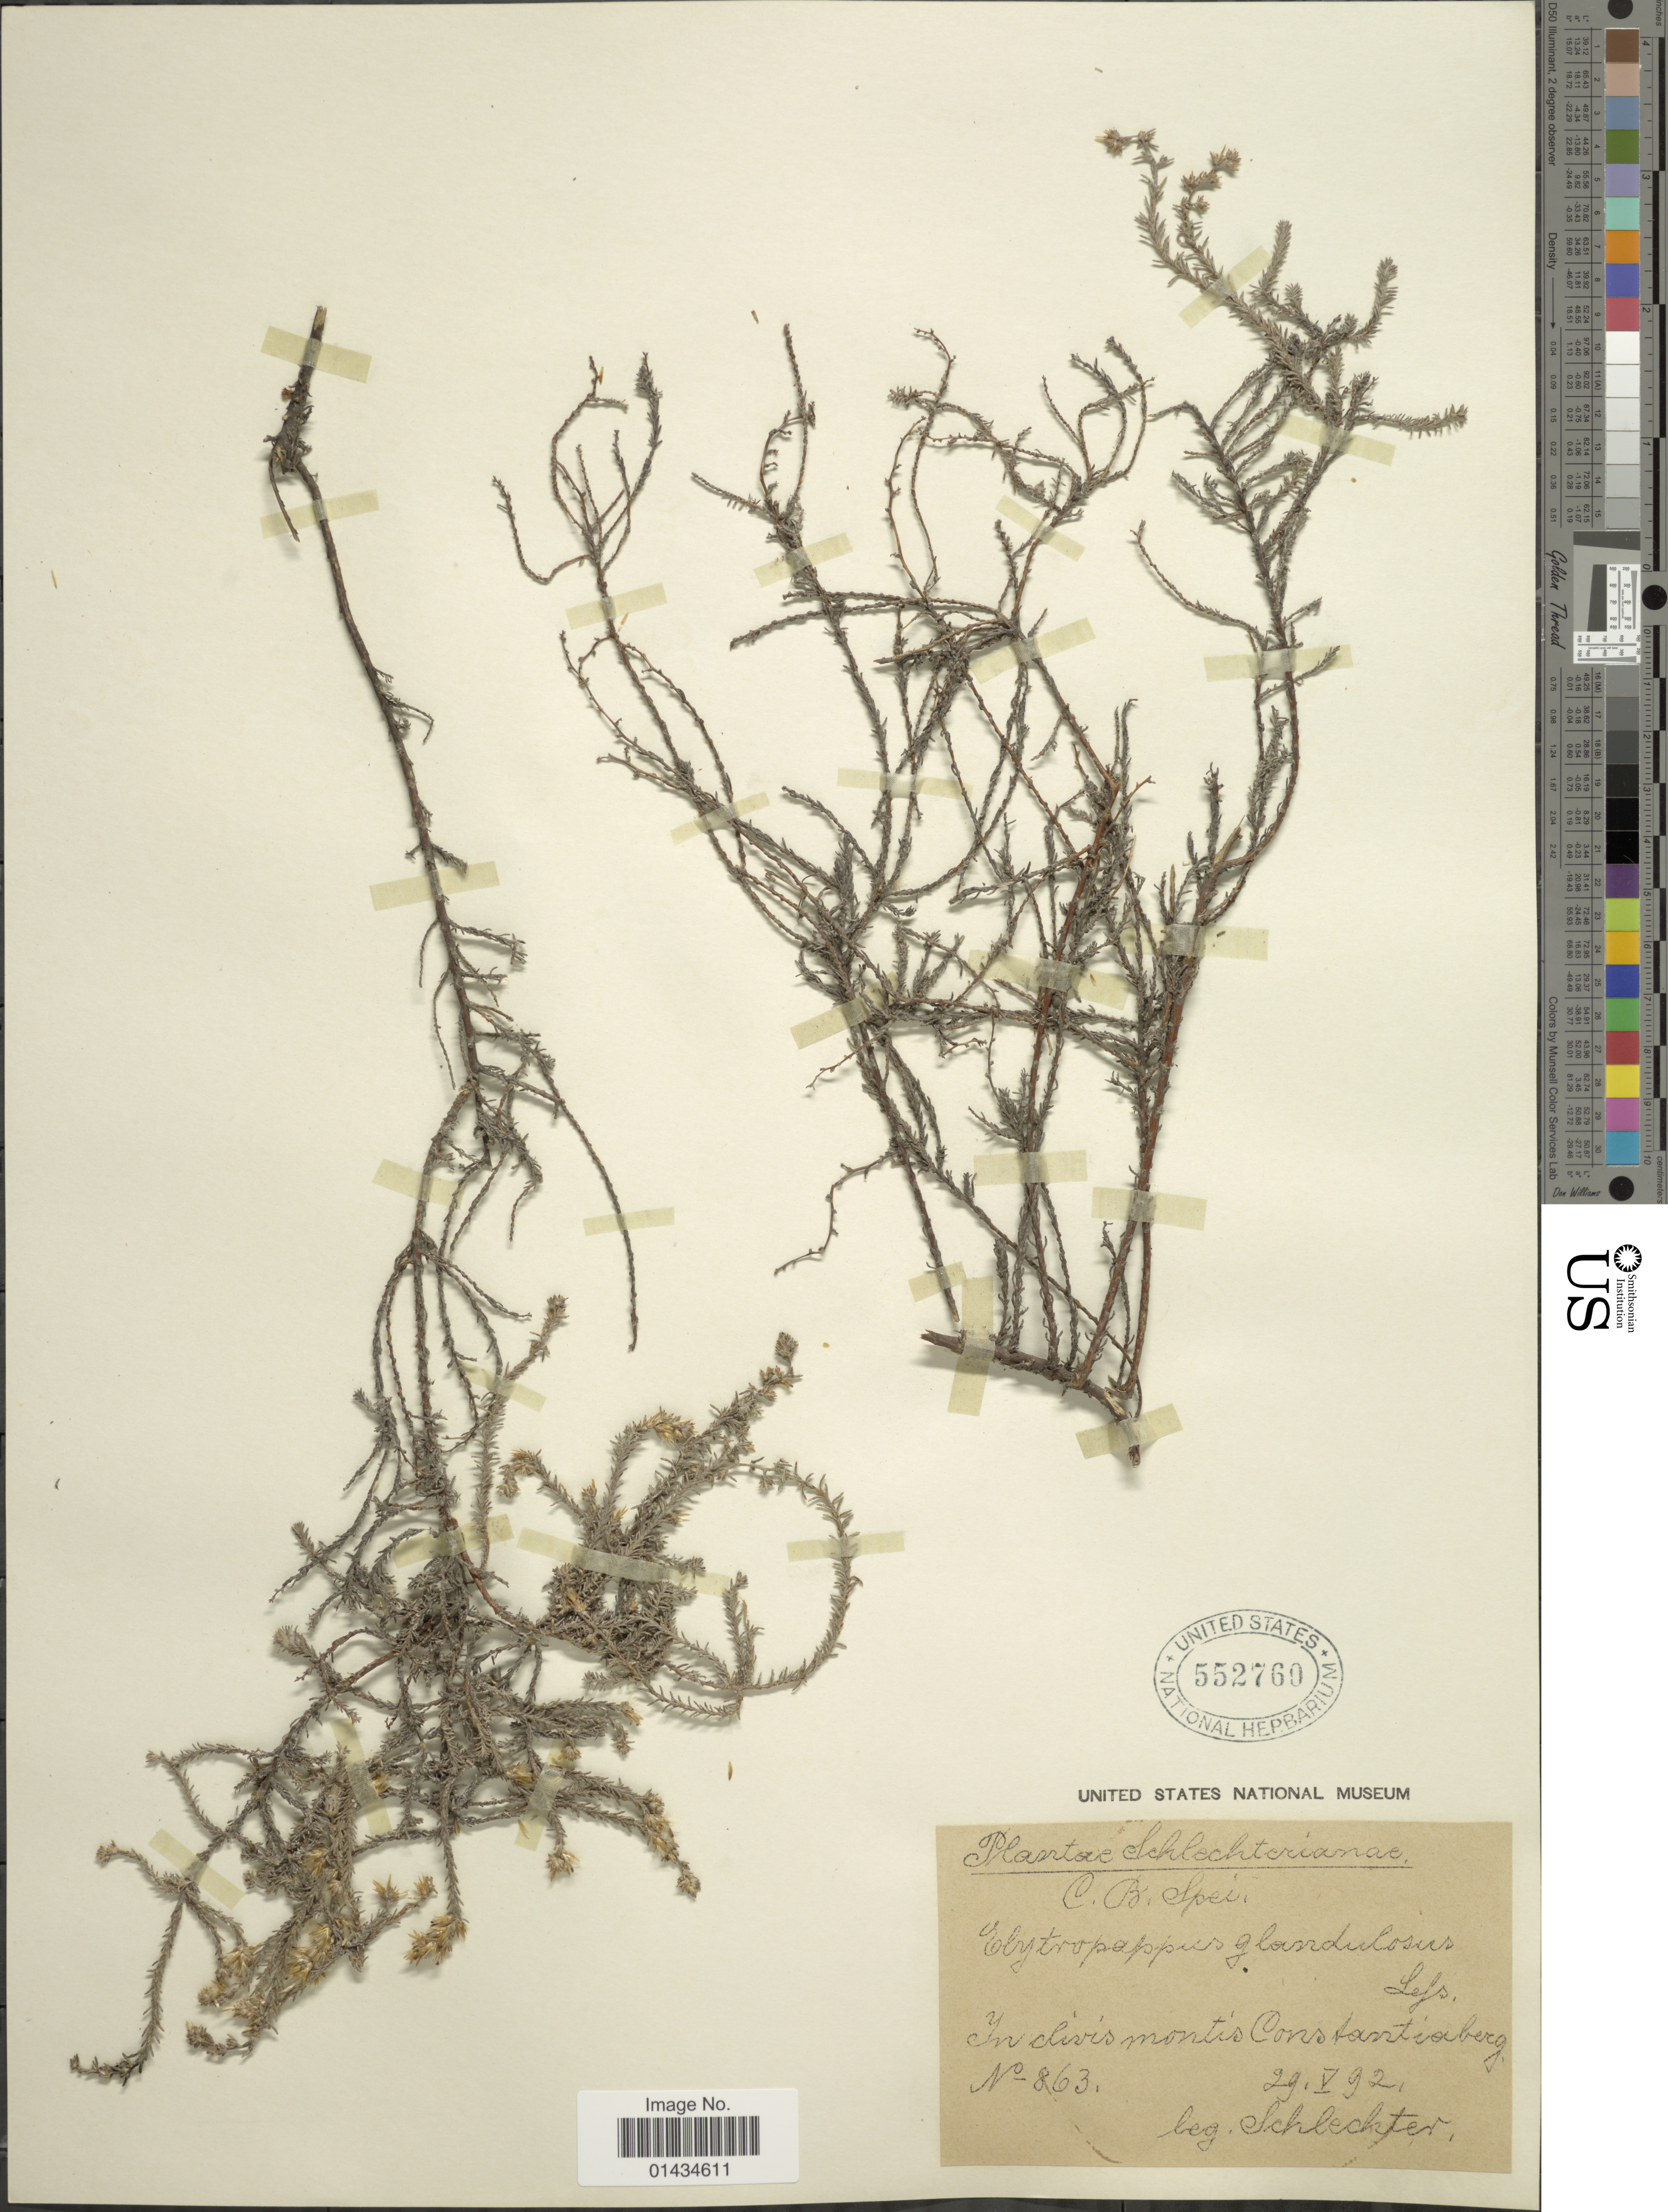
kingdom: Plantae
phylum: Tracheophyta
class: Magnoliopsida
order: Asterales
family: Asteraceae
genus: Elytropappus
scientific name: Elytropappus glandulosus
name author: Less.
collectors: Schlechter, --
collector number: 863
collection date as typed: Transcribed d/m/y: 29/5/92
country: South Africa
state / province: Western Cape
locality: In clivis montis Constantiaberg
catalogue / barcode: US 552760